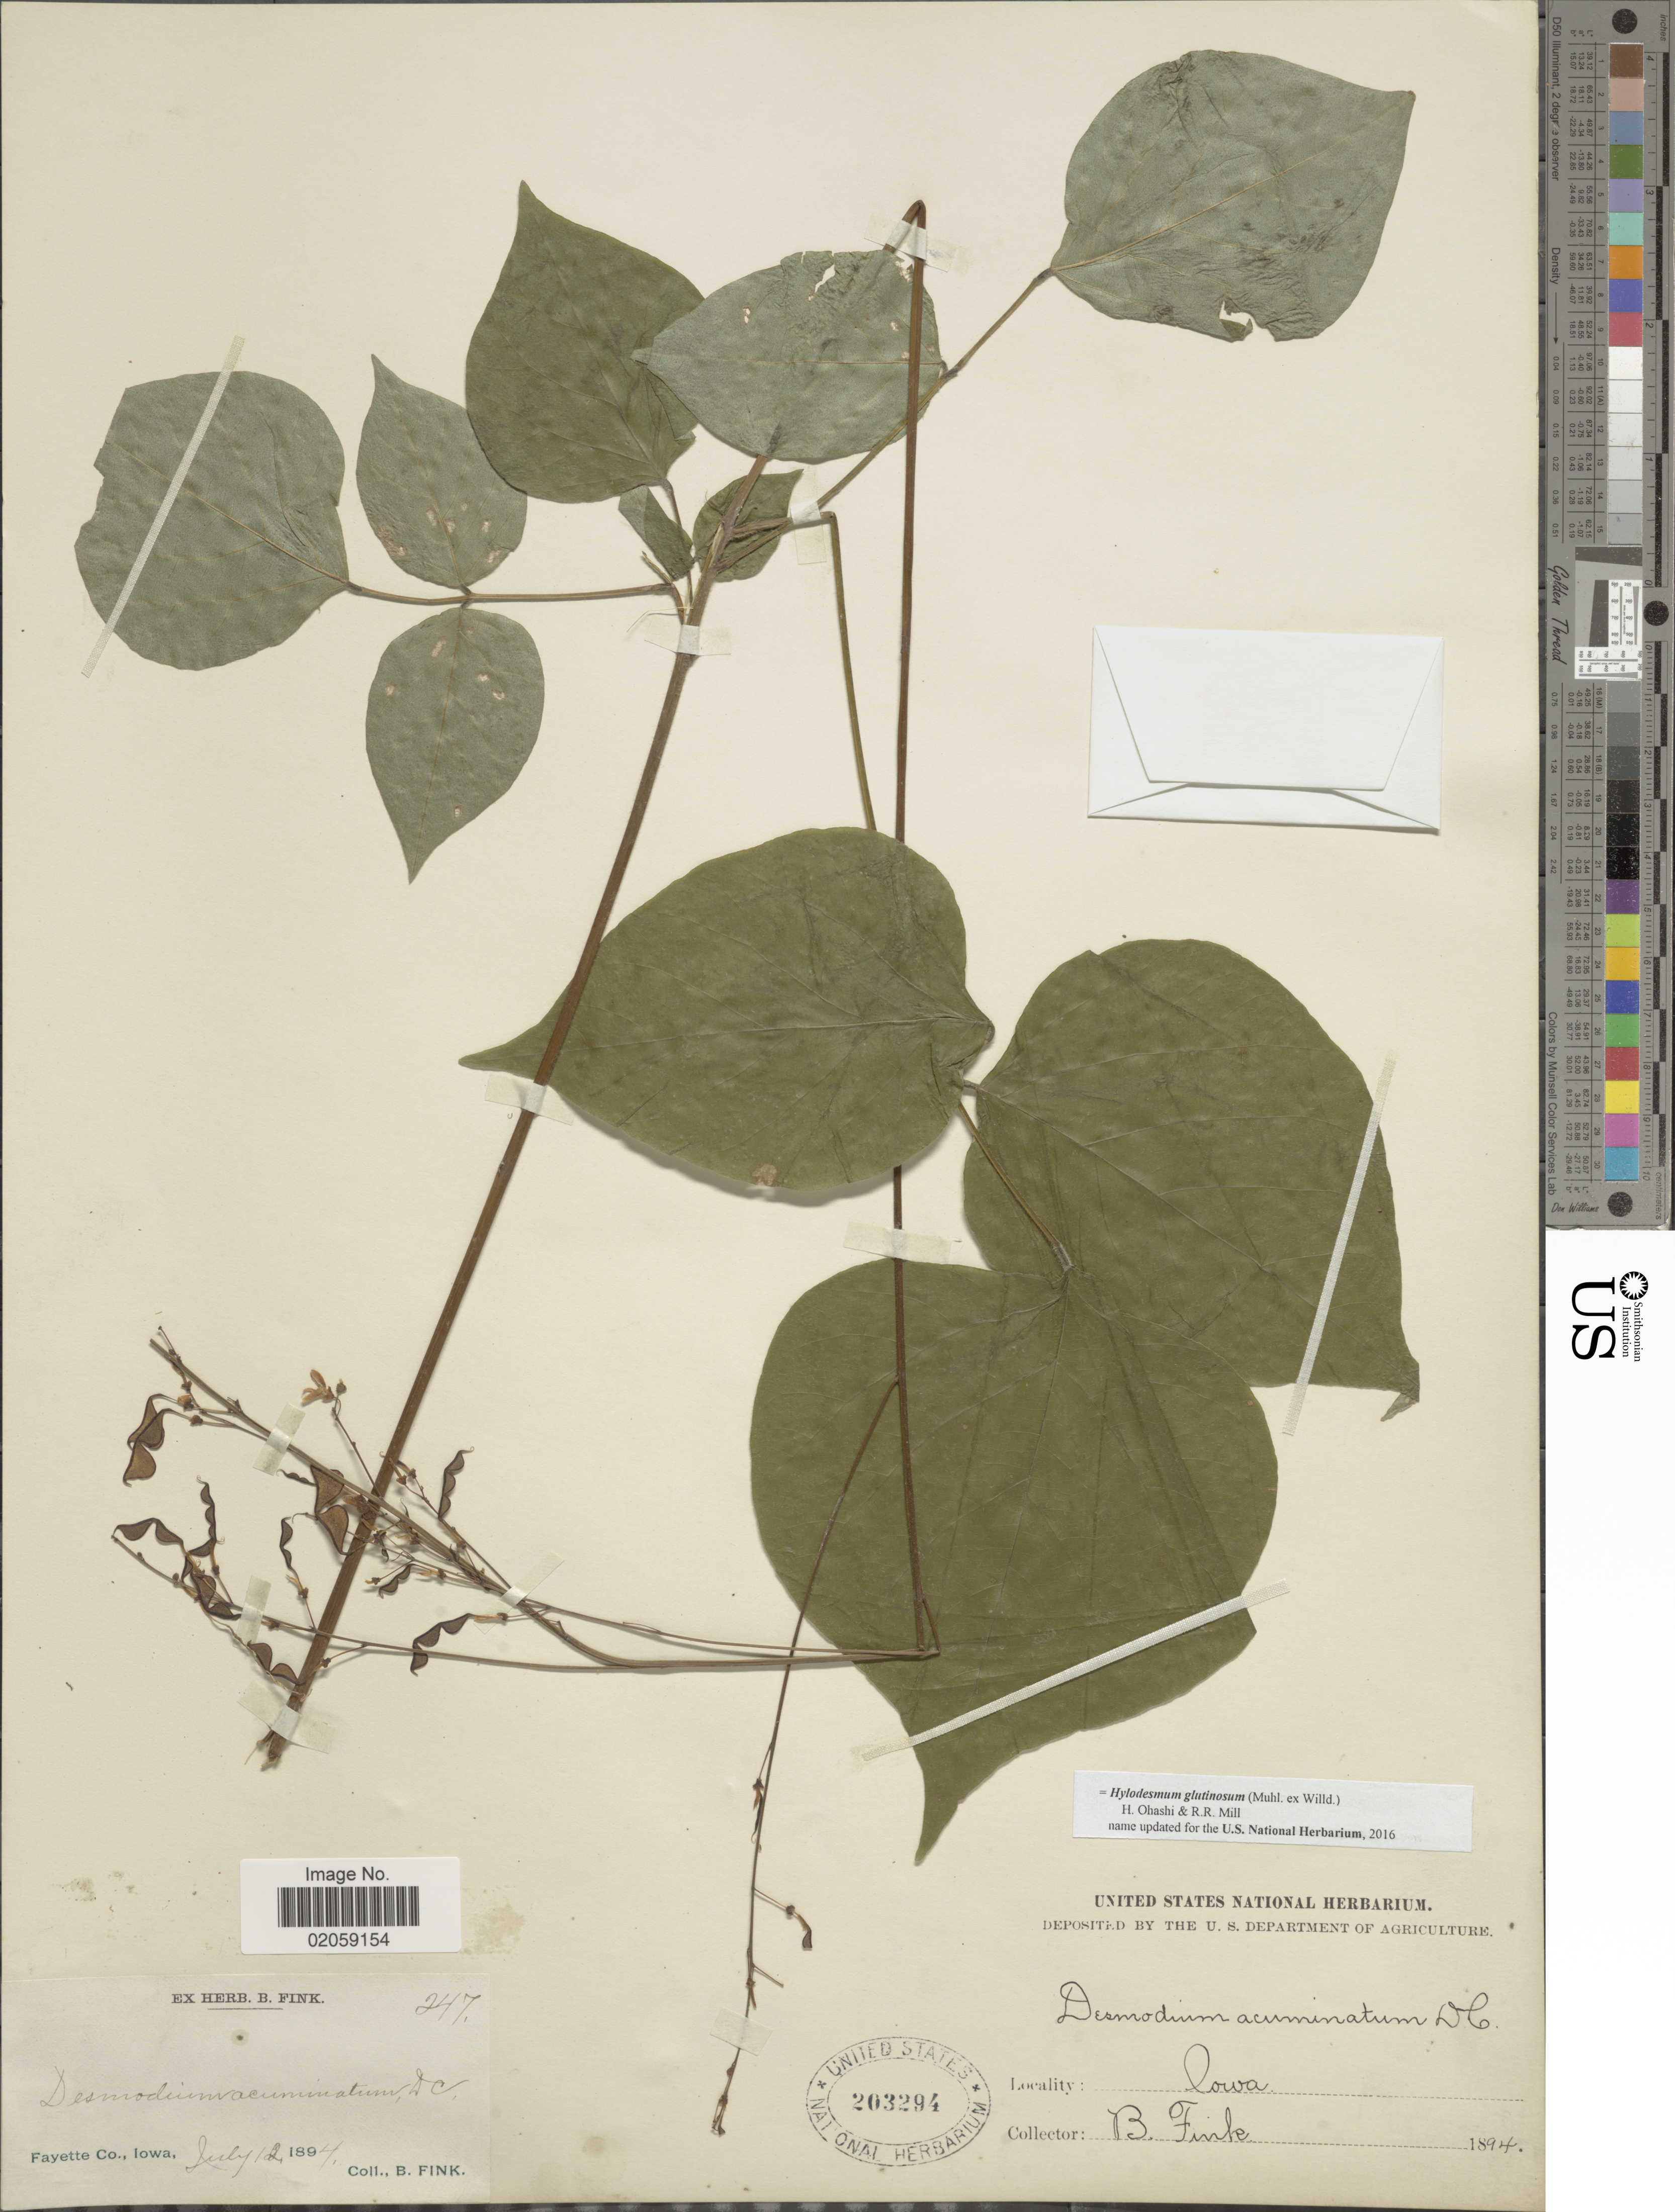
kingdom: Plantae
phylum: Tracheophyta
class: Magnoliopsida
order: Fabales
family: Fabaceae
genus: Hylodesmum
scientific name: Hylodesmum glutinosum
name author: (Muhl. ex Willd.) H. Ohashi & R.R. Mill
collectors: B. Fink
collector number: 247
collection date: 1894-07-12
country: United States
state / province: Iowa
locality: Fayette Co., Iowa.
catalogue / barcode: US 203294